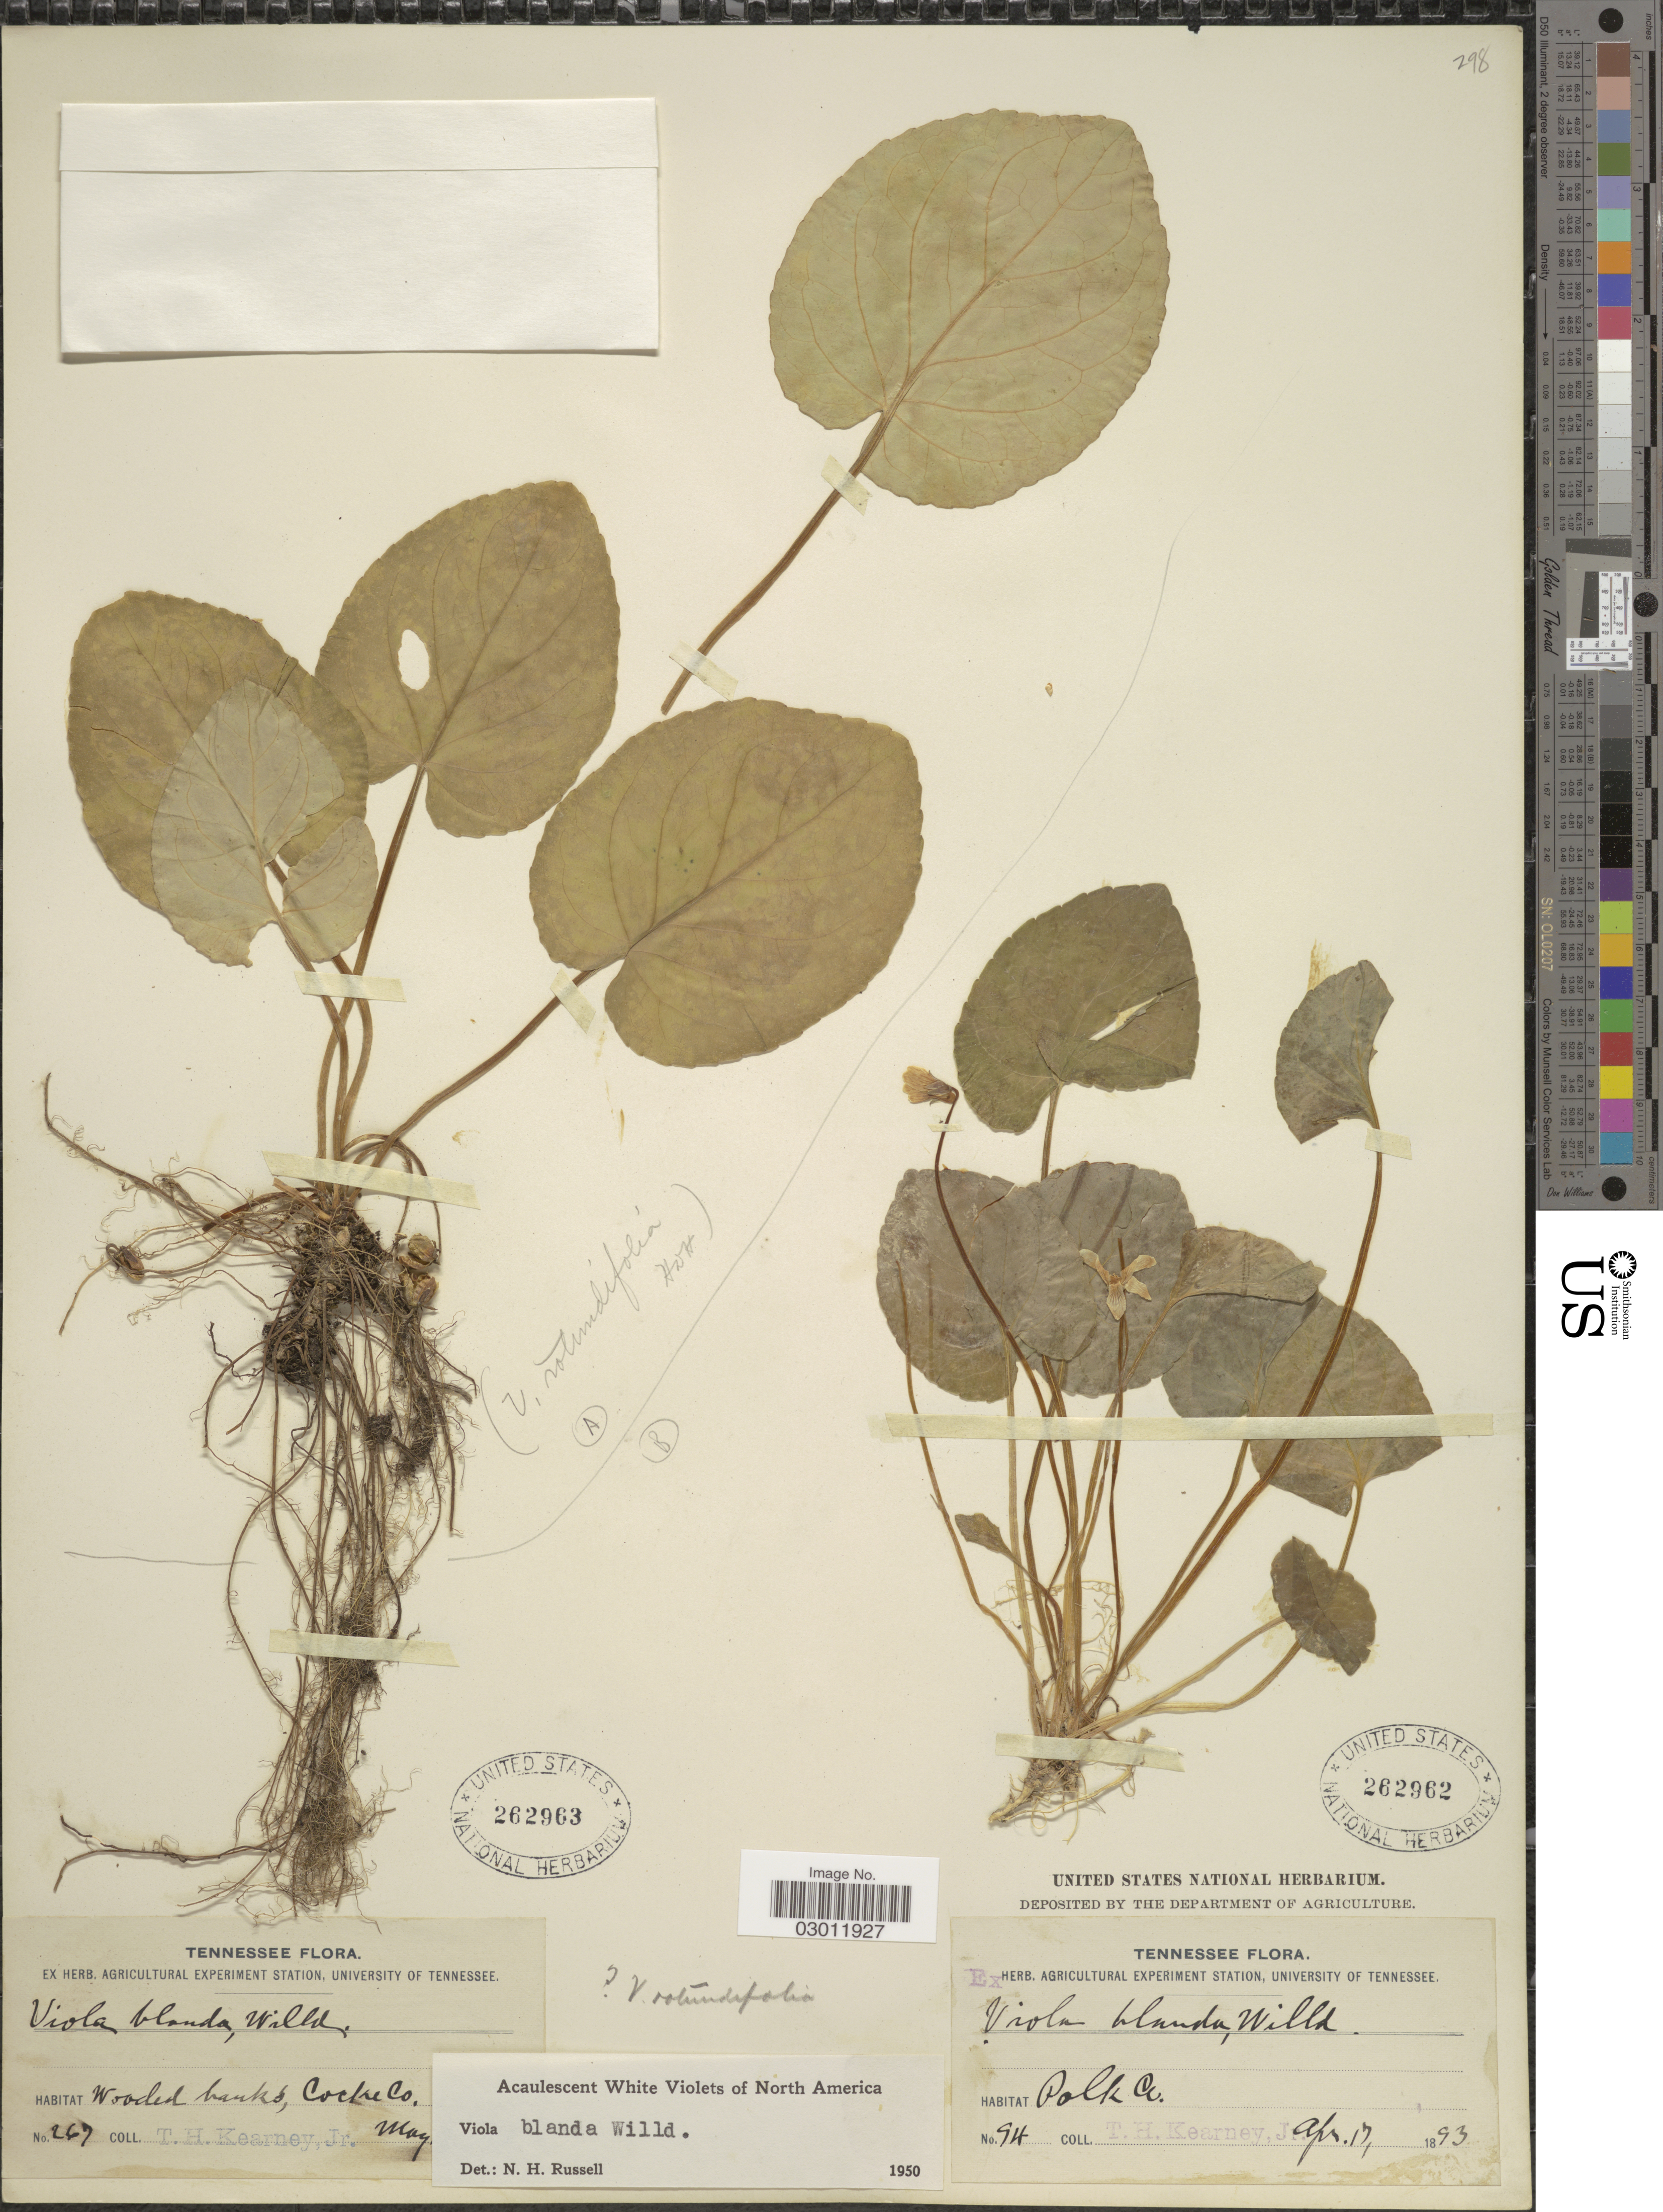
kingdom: Plantae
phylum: Tracheophyta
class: Magnoliopsida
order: Malpighiales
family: Violaceae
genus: Viola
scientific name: Viola blanda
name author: Willd.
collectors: T. H. Kearney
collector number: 267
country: United States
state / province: Tennessee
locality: Cocke Co.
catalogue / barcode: US 262963